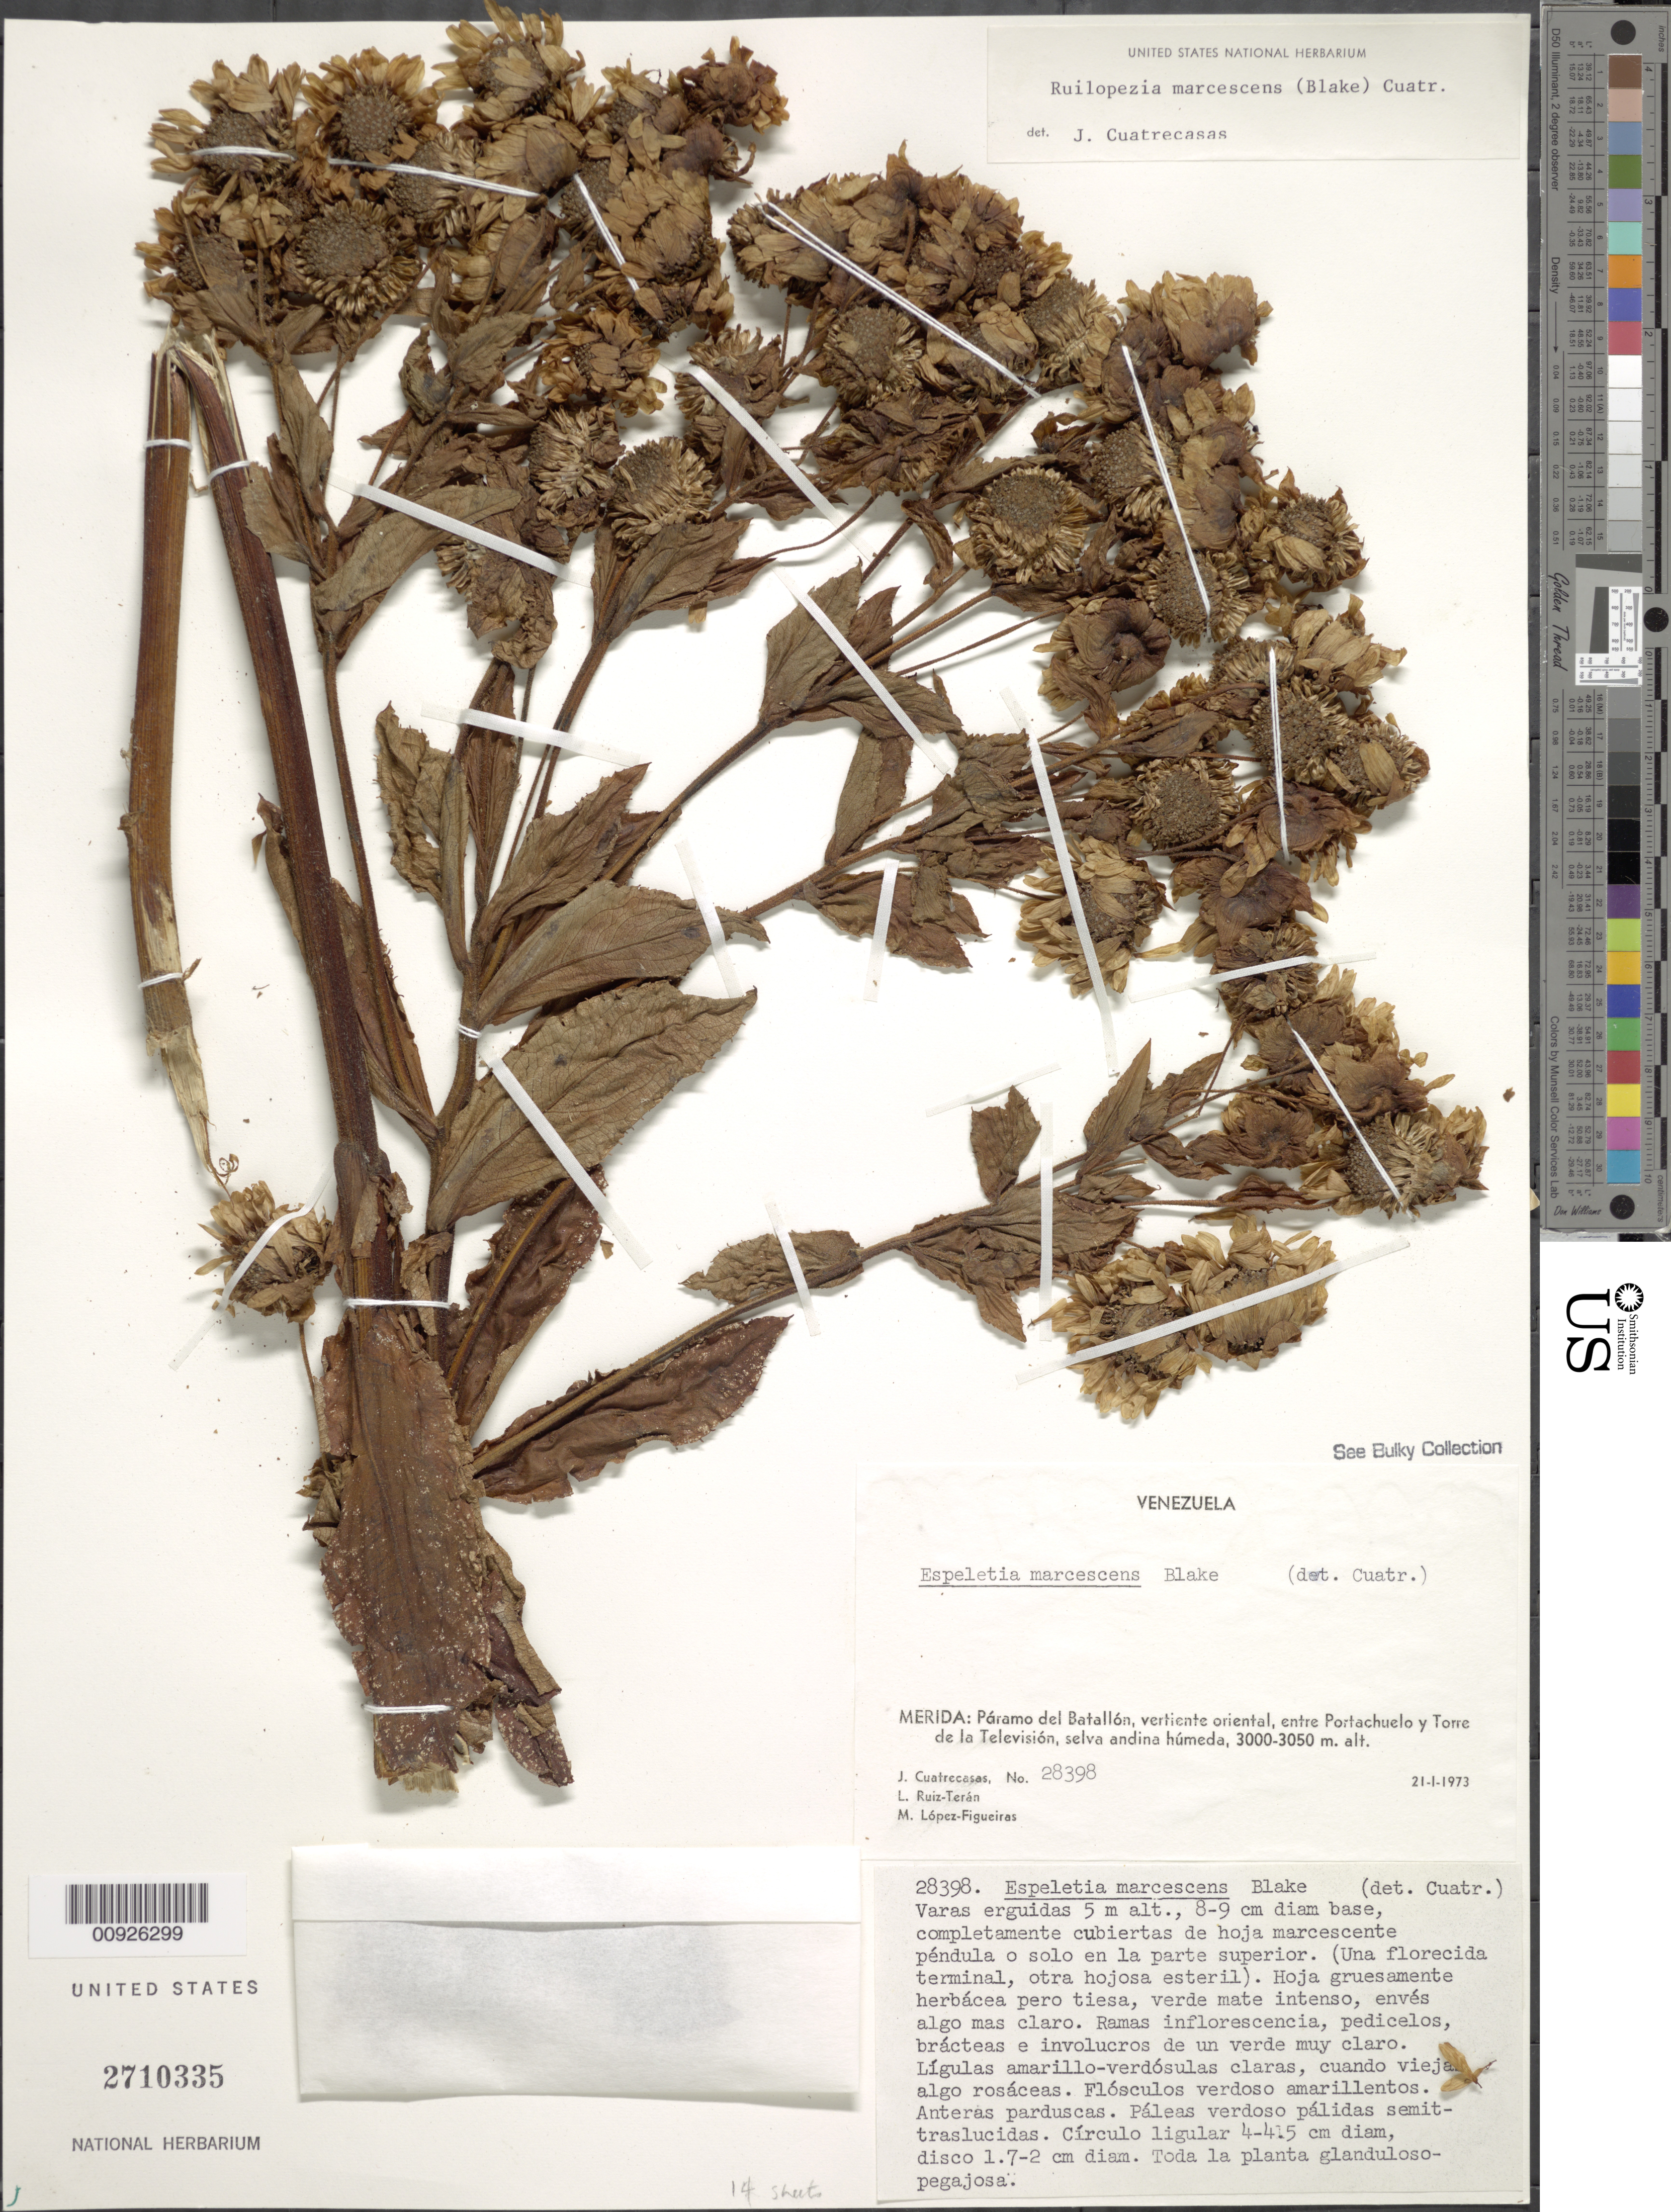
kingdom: Plantae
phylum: Tracheophyta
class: Magnoliopsida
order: Asterales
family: Asteraceae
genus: Ruilopezia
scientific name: Ruilopezia marcescens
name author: (S.F. Blake) Cuatrec.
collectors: J. Cuatrecasas, L. E. Ruíz-Terán & M. López Figueiras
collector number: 28398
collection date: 1973-01-21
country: Venezuela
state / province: Mérida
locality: Paramo del Batallón. Vertiente oriental, entre Portachuelo y Torre de la Televisión.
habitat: Selva andina húmeda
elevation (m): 3000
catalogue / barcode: US 2710335